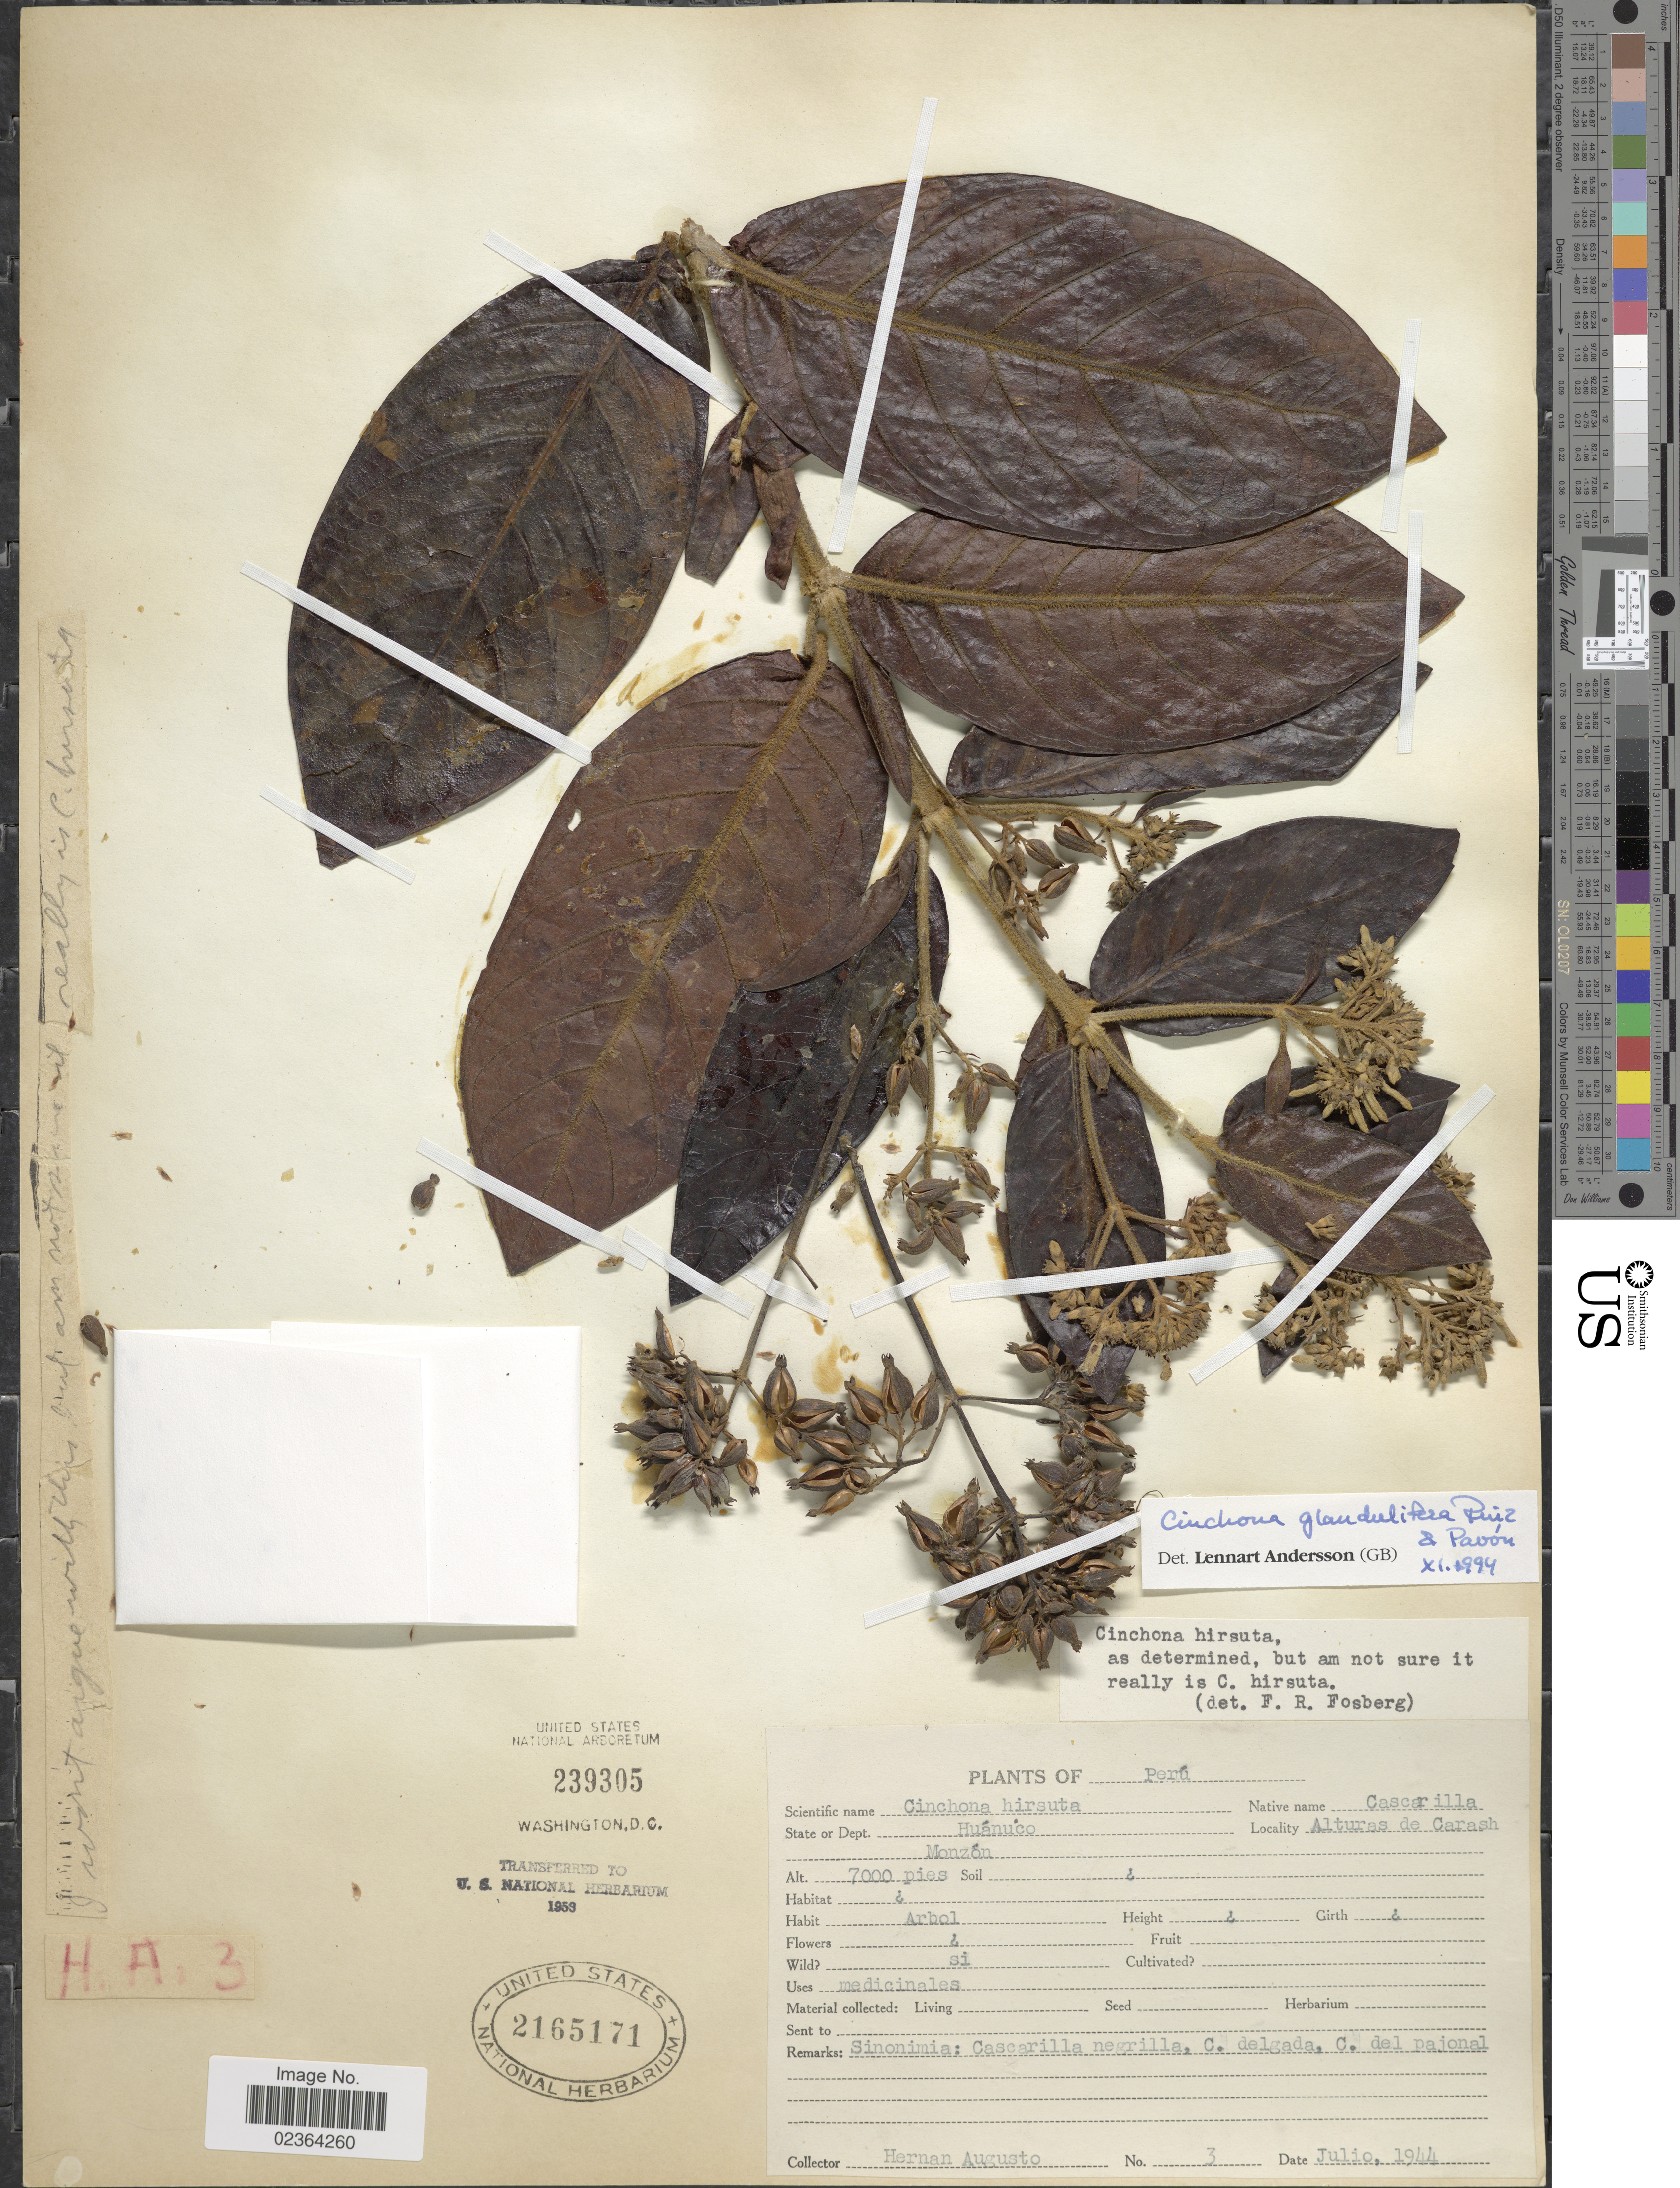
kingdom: Plantae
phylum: Tracheophyta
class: Magnoliopsida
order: Gentianales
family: Rubiaceae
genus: Cinchona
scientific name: Cinchona glandulifera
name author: Ruiz & Pav.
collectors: H. Augusto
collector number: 3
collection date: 1944-07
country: Peru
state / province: Huánuco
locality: State of Dept. Huanuco, Alturas de Carash Monzon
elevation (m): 2134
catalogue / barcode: US 2165171